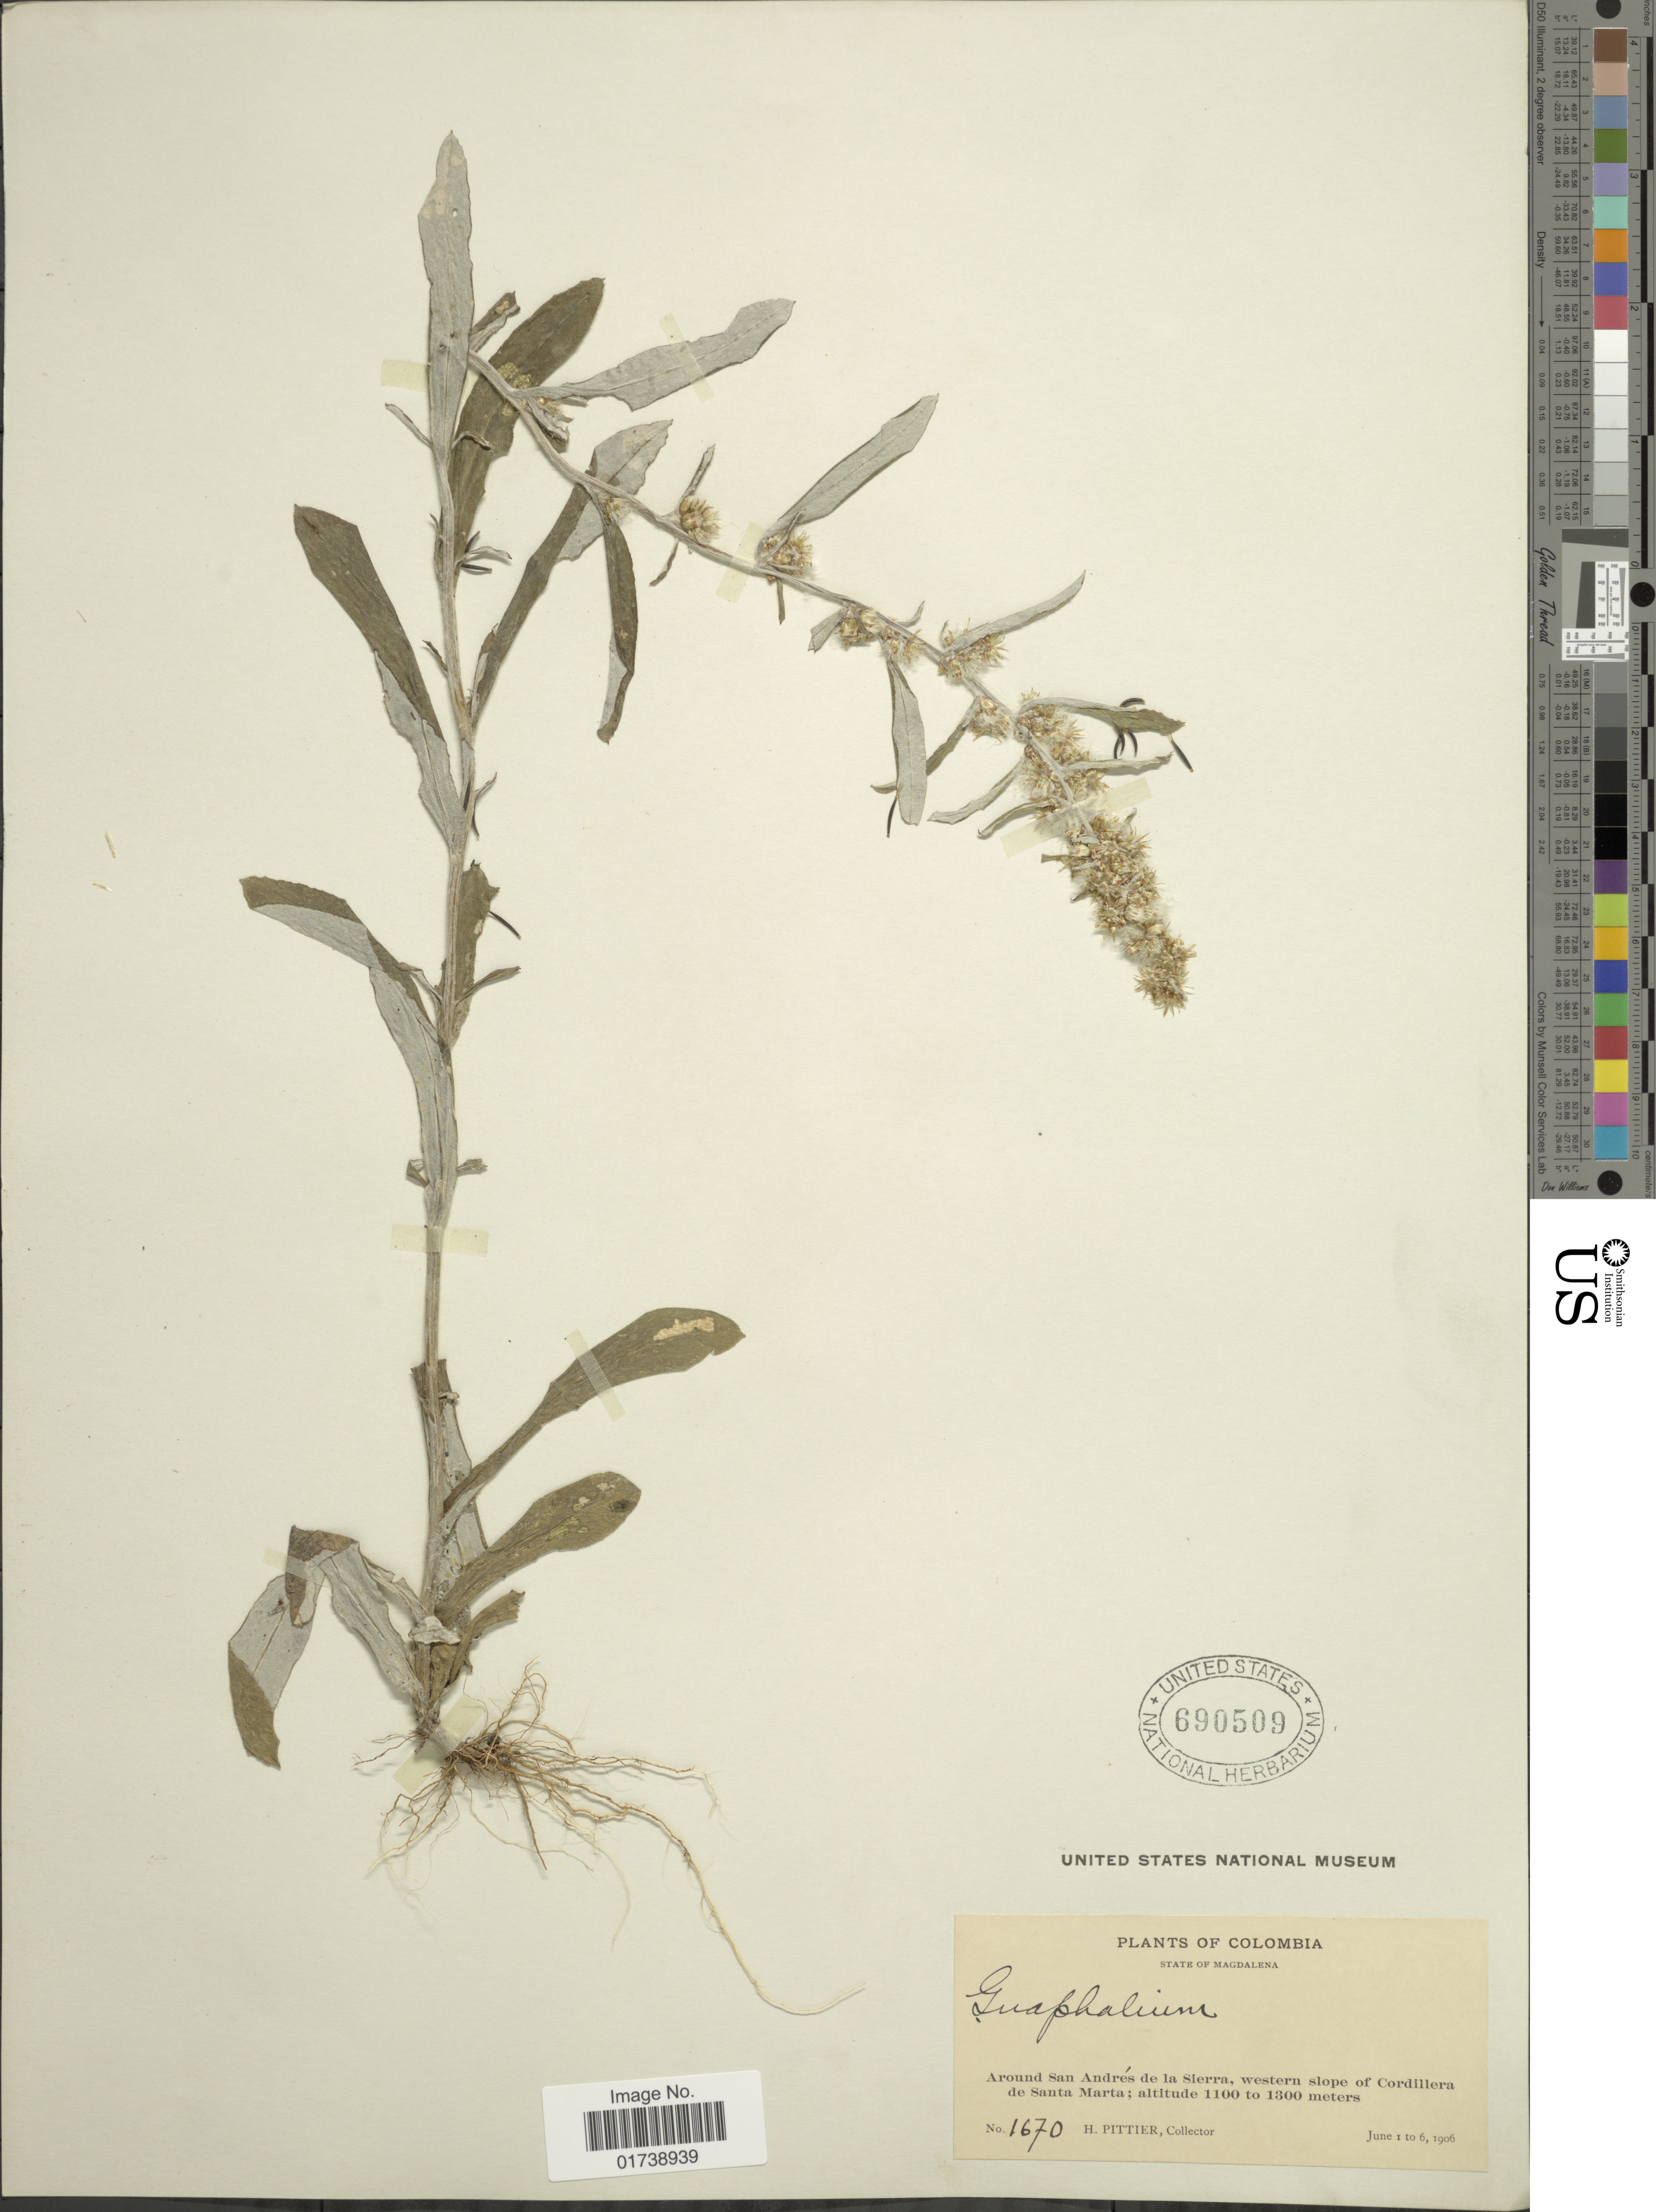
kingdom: Plantae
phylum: Tracheophyta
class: Magnoliopsida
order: Asterales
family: Asteraceae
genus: Gamochaeta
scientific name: Gamochaeta sp.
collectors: H. F. Pittier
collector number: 1670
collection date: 1906-06-01/1906-06-06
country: Colombia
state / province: Magdalena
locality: Around San Andres de la Sierra, western slope of Cordillera de Santa Marta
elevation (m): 1100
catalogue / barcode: US 690509